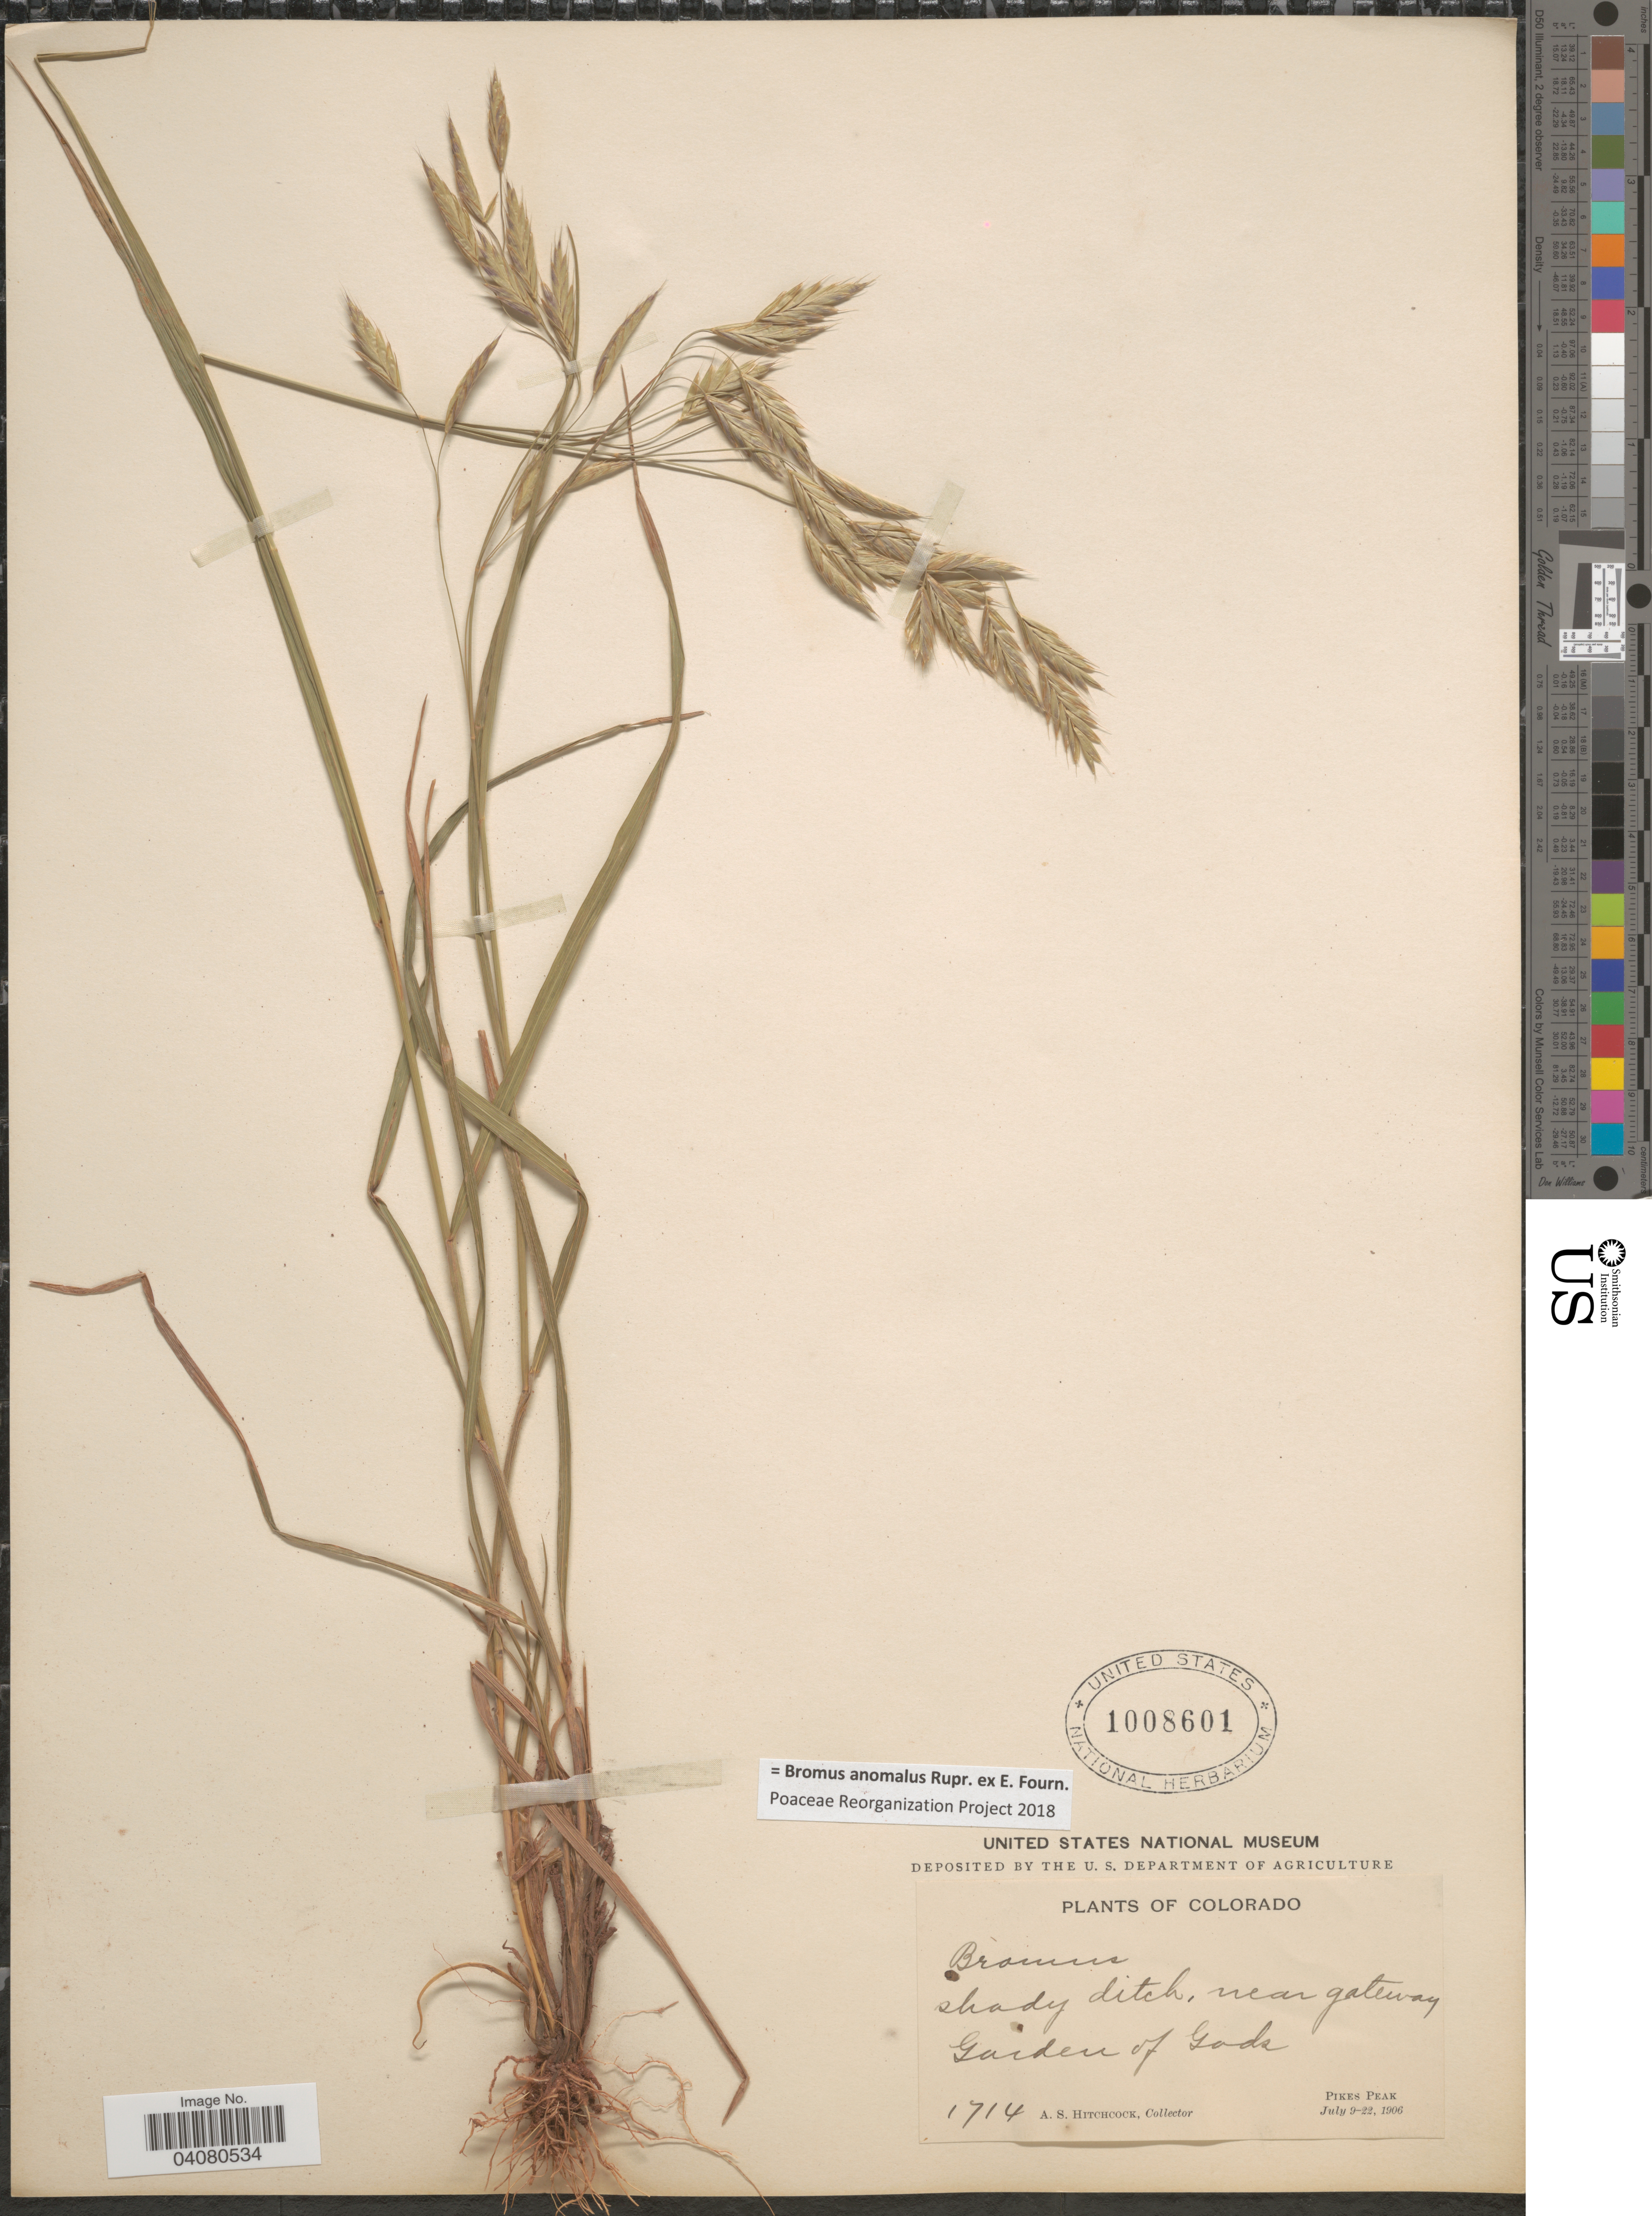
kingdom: Plantae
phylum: Tracheophyta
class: Liliopsida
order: Poales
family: Poaceae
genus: Bromus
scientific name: Bromus anomalus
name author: Rupr. ex E. Fourn.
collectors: A. S. Hitchcock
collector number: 1714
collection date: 1906-07-09/1906-07-22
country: United States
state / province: Colorado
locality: Shady ditch, near gateway Garden of Gods. Pikes Peak.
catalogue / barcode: US 1008601